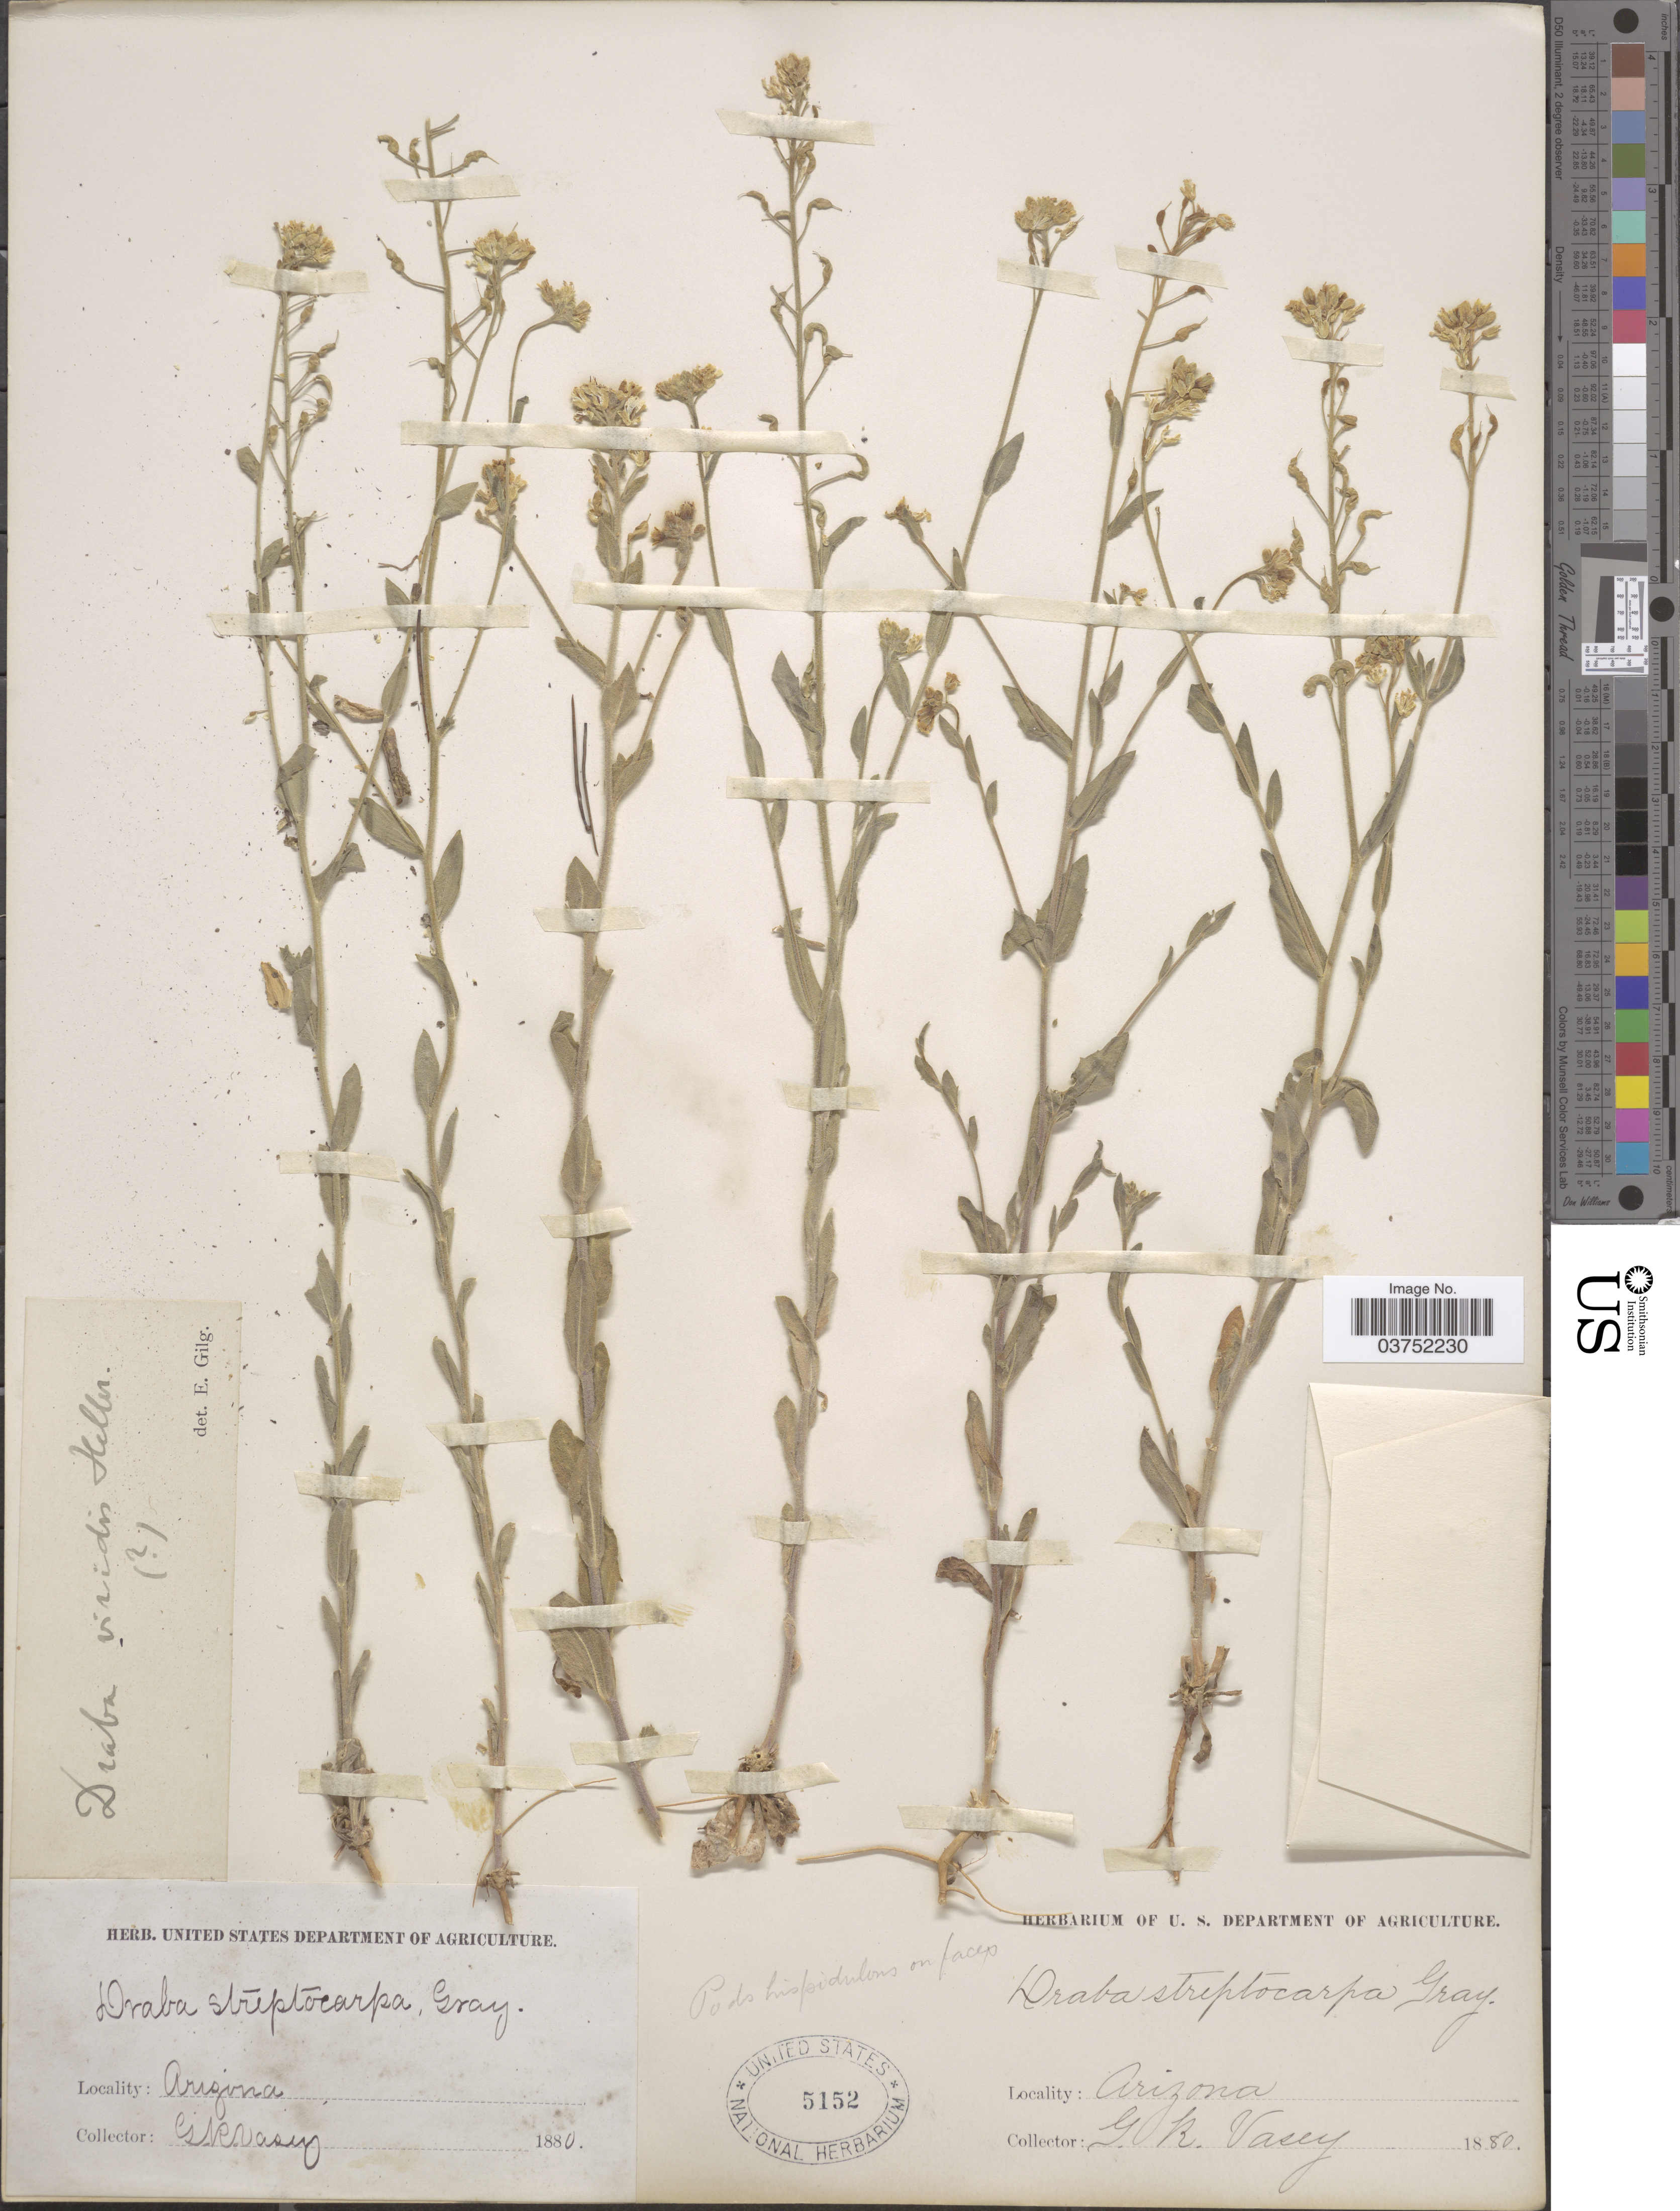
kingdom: Plantae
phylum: Tracheophyta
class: Magnoliopsida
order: Brassicales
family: Brassicaceae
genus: Draba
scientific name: Draba petrophila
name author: Greene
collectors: G. R. Vasey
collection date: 1880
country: United States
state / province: Arizona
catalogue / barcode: US 5152